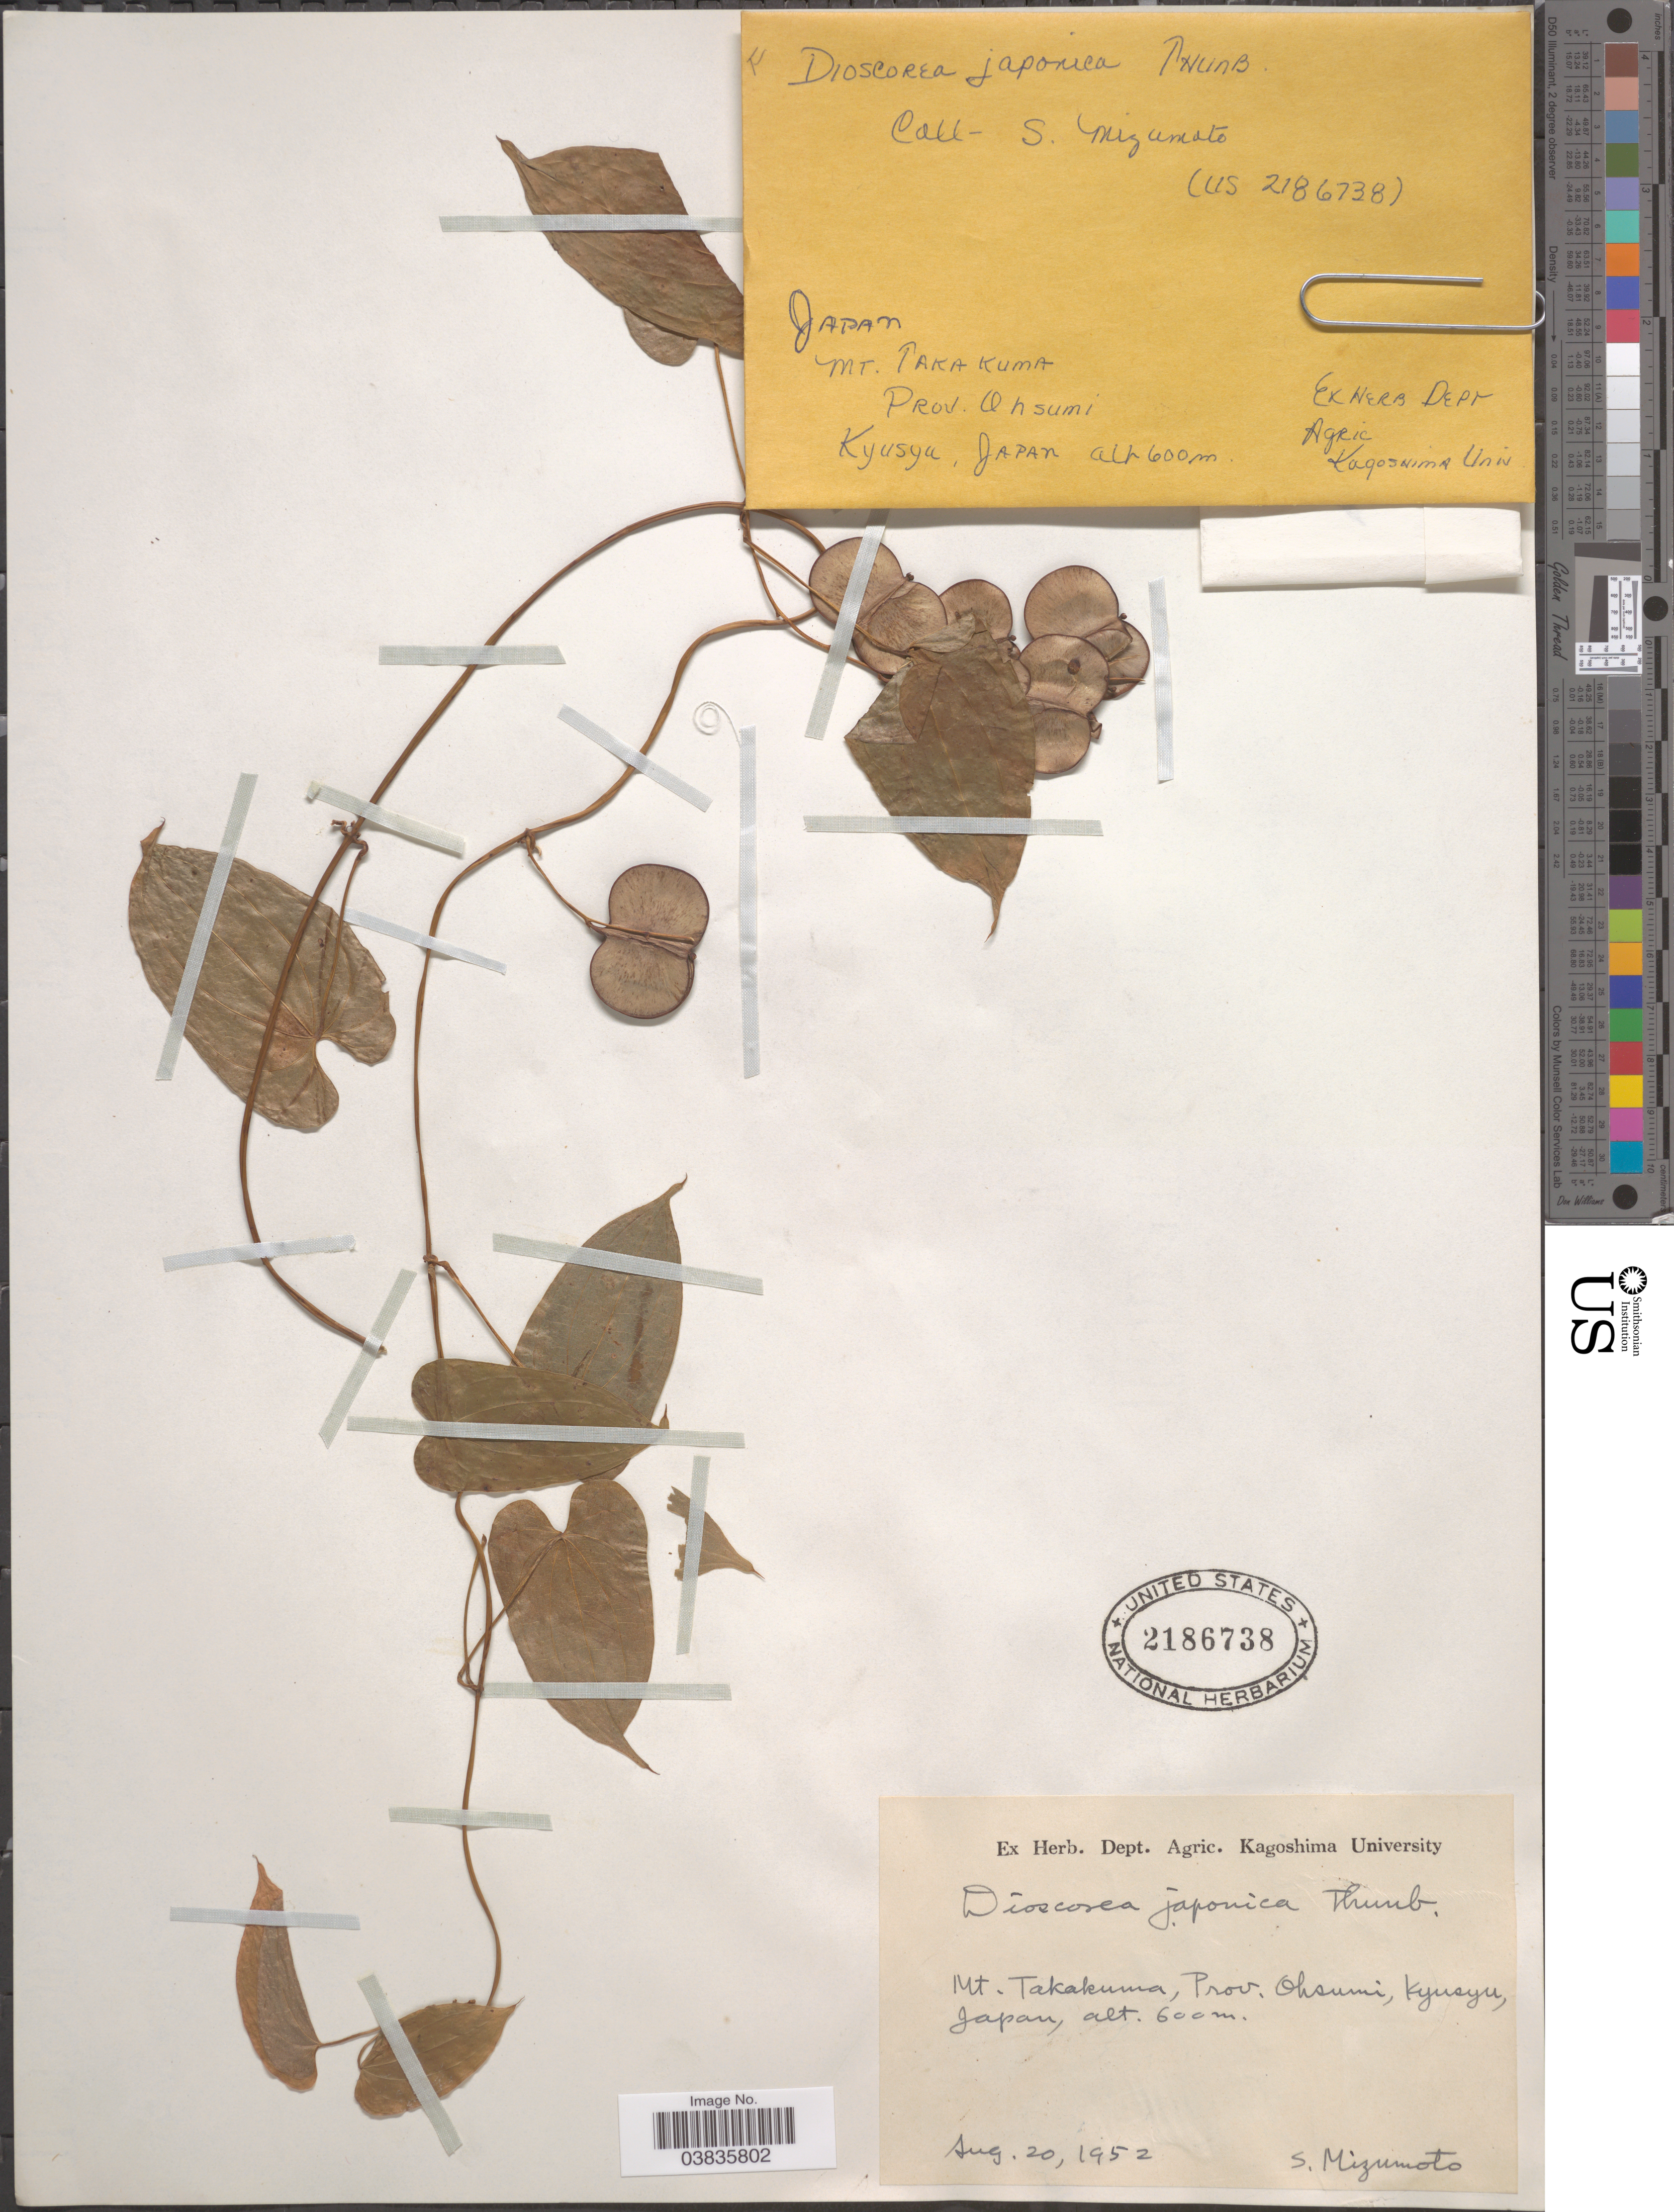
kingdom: Plantae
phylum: Tracheophyta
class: Liliopsida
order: Dioscoreales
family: Dioscoreaceae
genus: Dioscorea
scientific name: Dioscorea japonica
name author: Thunb.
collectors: S. Mizumoto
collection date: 1952-08-20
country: Japan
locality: Mt. Takakuma, Prov. Ohsumi, Kyusyu.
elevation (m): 600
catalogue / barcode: US 2186738